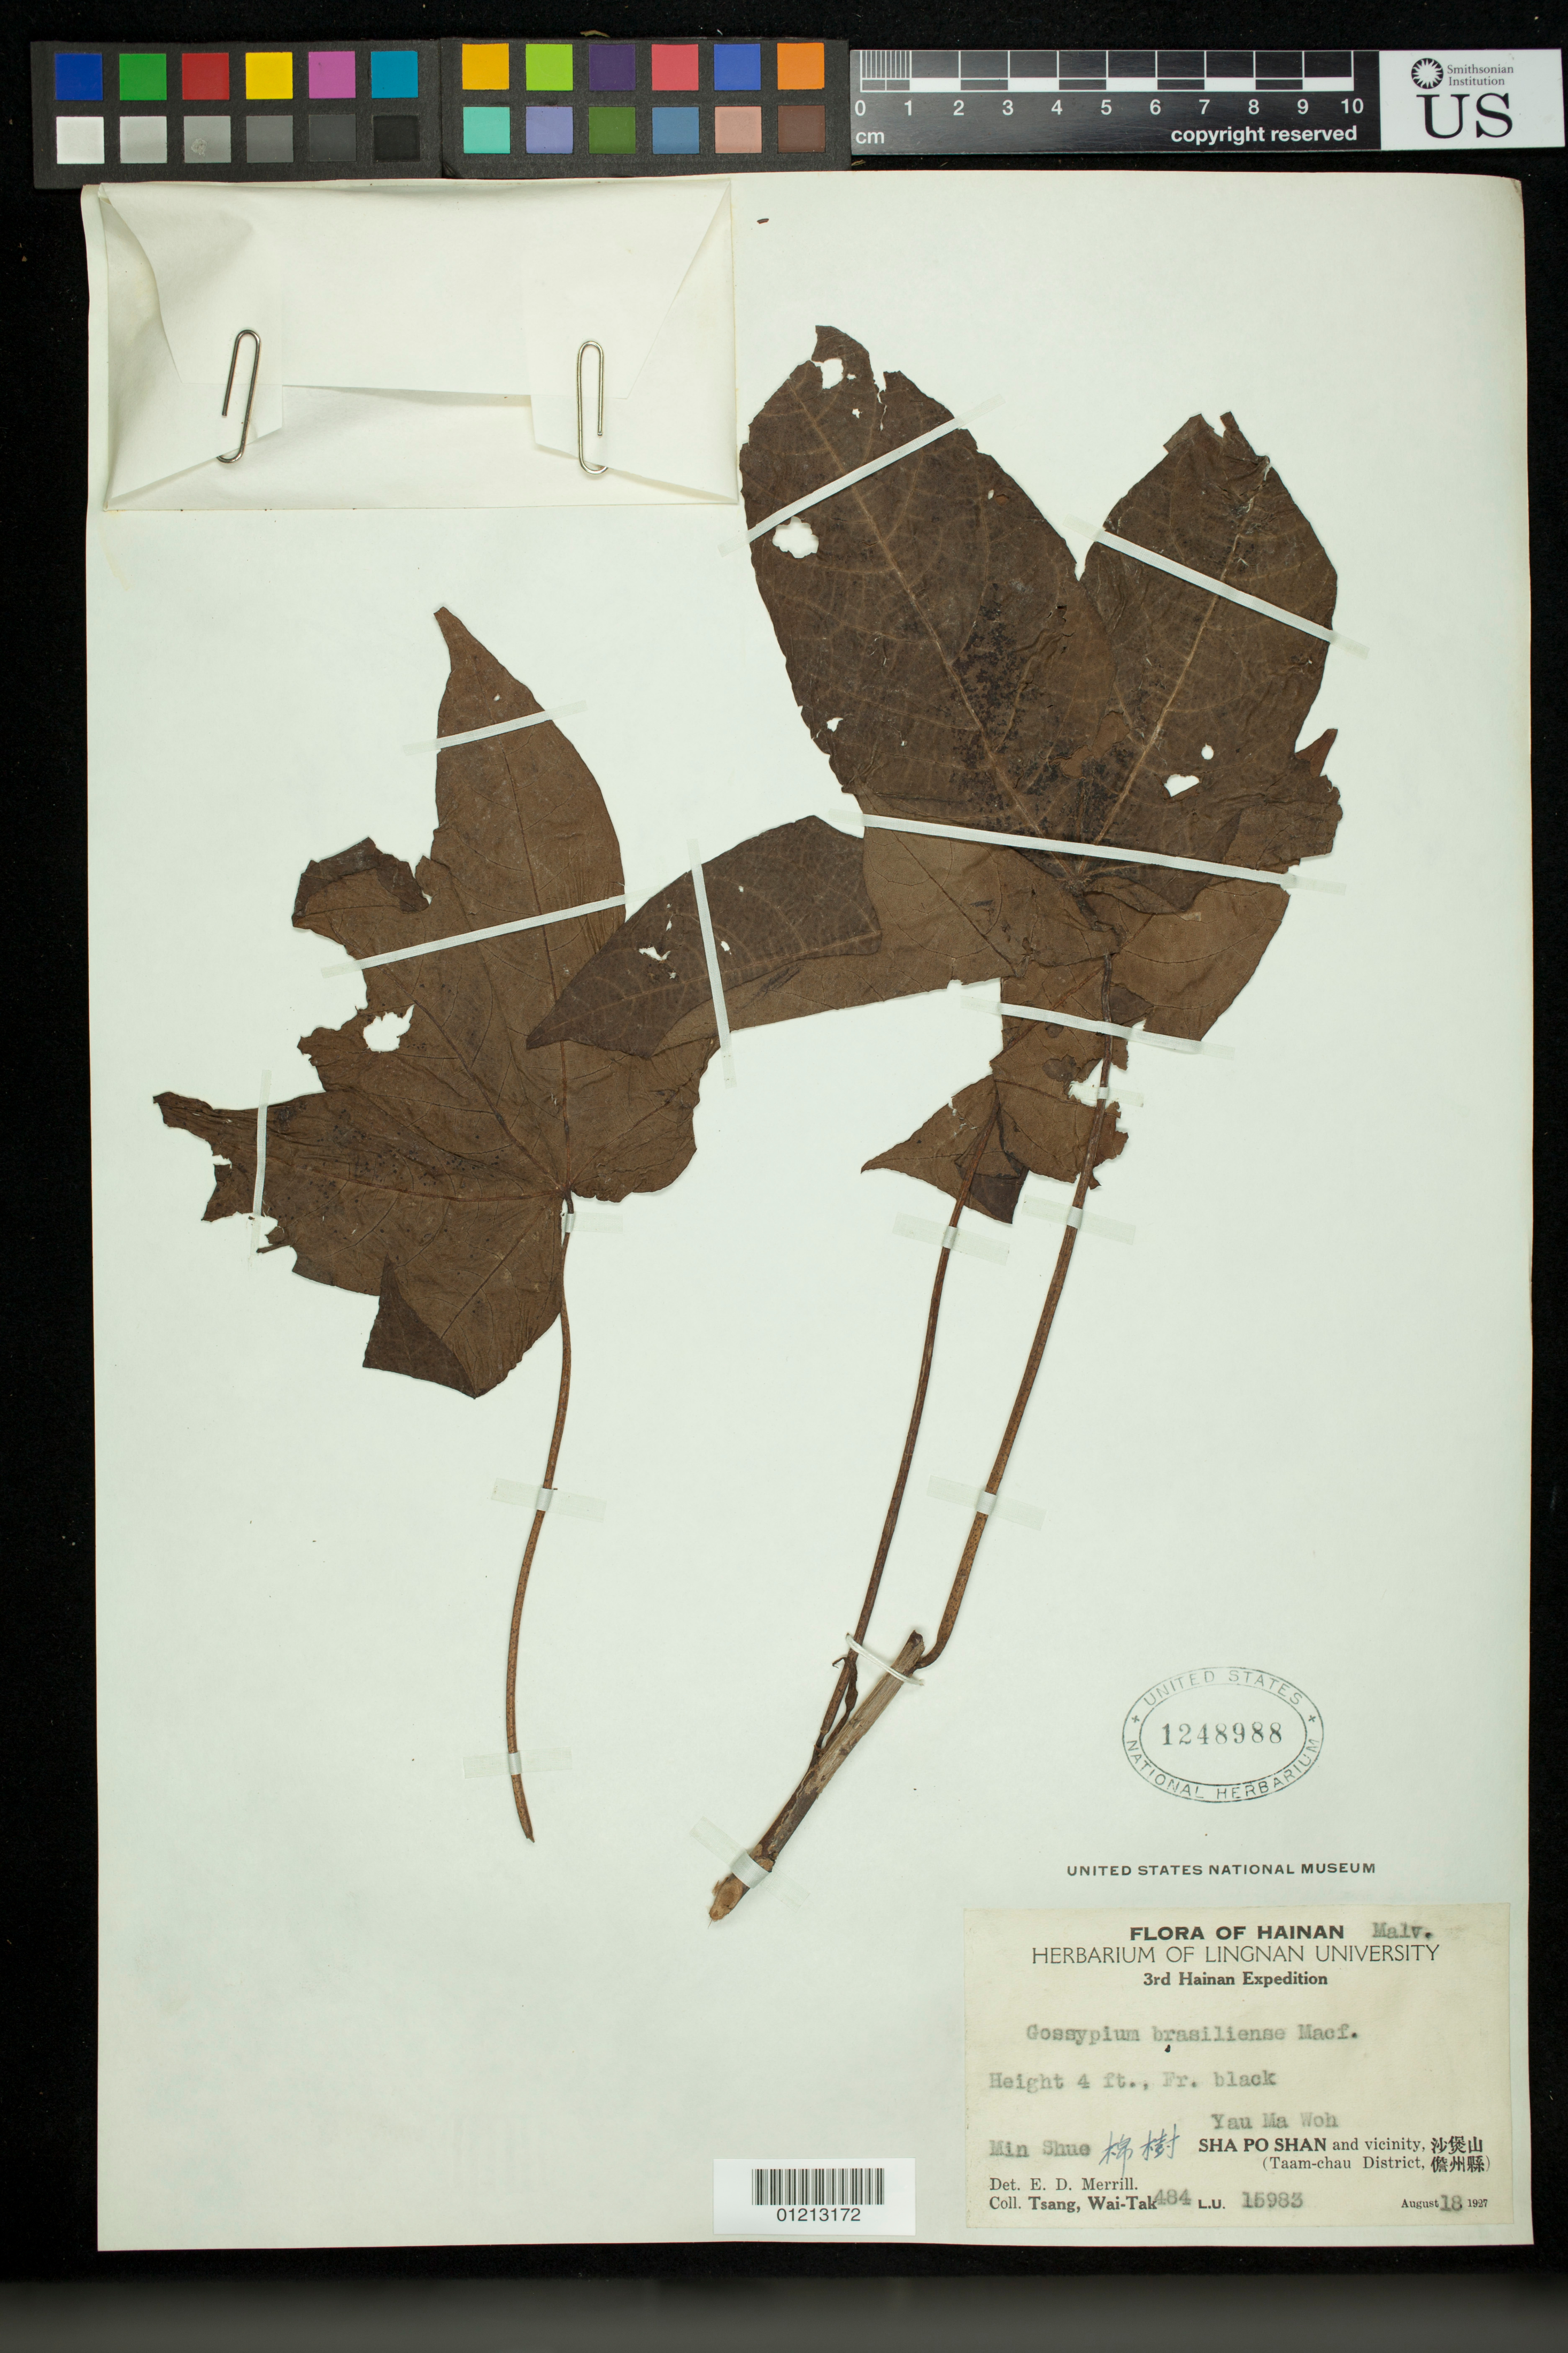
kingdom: Plantae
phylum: Tracheophyta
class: Magnoliopsida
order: Malvales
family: Malvaceae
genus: Gossypium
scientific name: Gossypium brasiliense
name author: Macfad.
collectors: W. T. Tsang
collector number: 15983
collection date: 1927-08-18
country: China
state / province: Hainan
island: Hainan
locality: Yau Ma Woh. Sha Po Shan and vicinity. (Taam-chau District)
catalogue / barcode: US 1248988